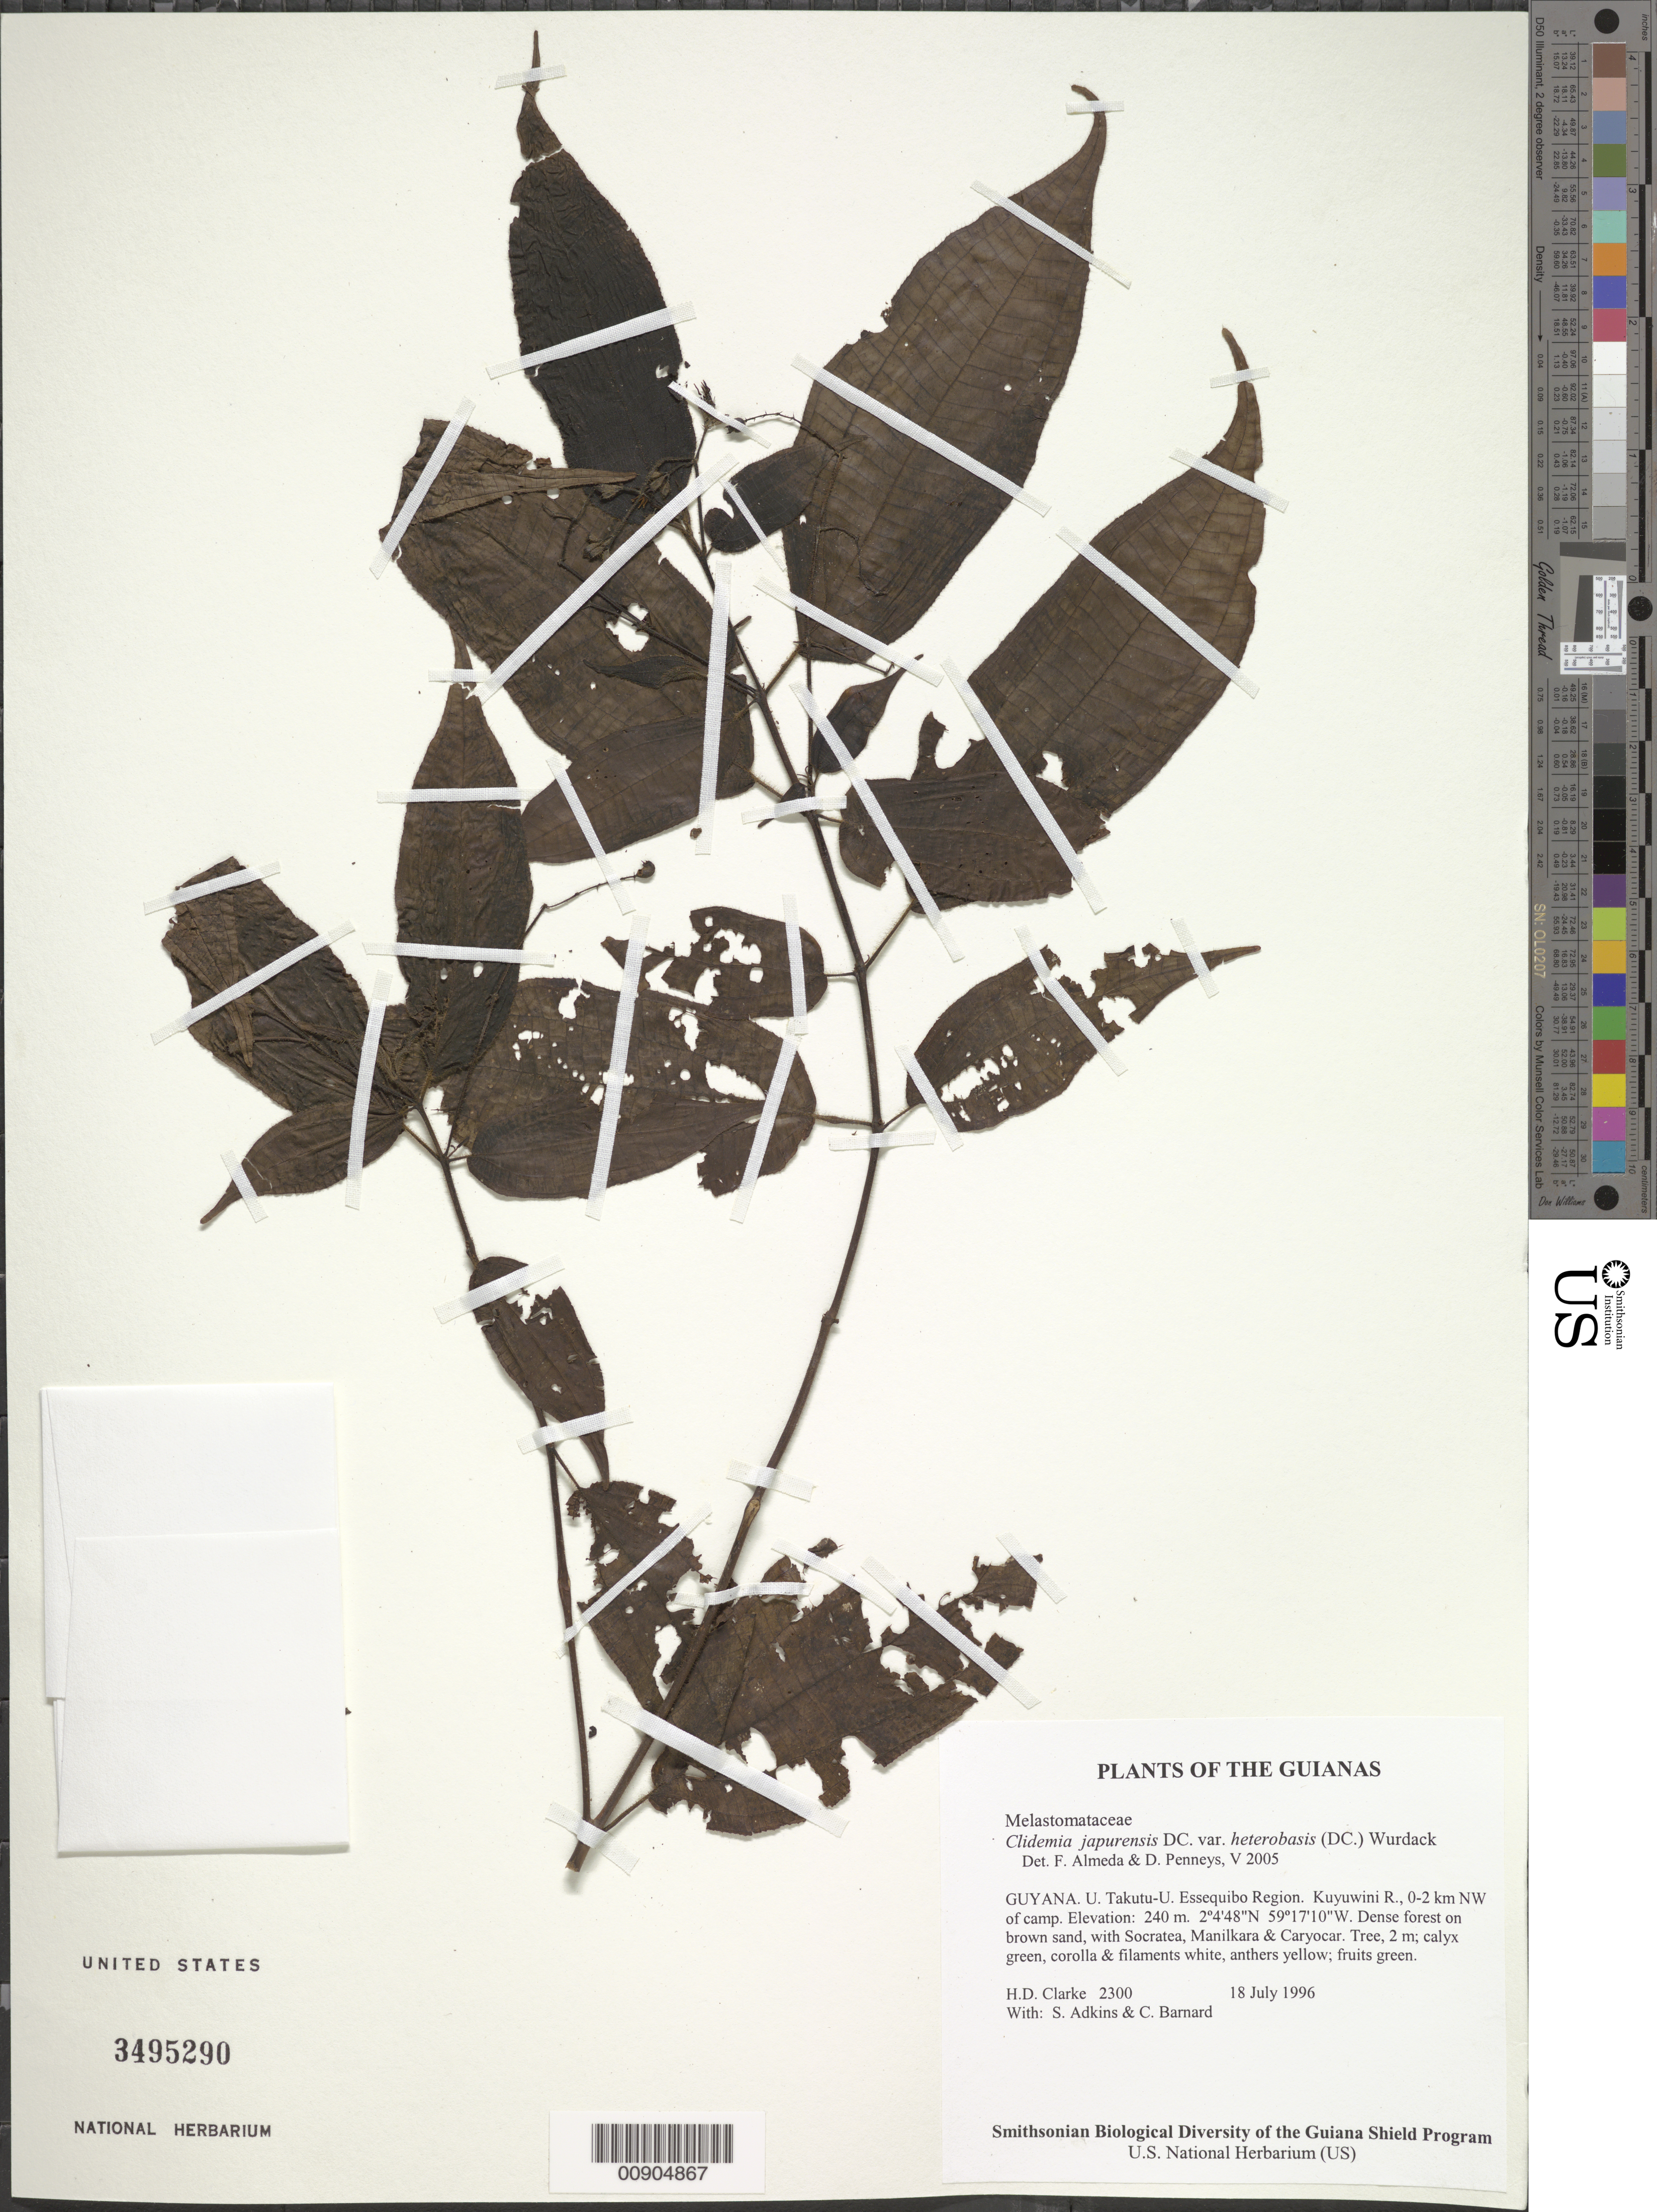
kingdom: Plantae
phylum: Tracheophyta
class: Magnoliopsida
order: Myrtales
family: Melastomataceae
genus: Clidemia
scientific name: Clidemia japurensis var. heterobasis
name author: (DC.) Wurdack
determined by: Almeda, F.; Penneys, D. S.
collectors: H. D. Clarke, S. Adkins & C. Bernard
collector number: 2300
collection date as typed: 18 July 1996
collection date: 1996-07-18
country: Guyana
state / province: U. Takutu-U. Essequibo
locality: Kuyuwini R., 0-2 km NW of camp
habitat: Dense forest on brown sand, with Socratea, Manilkara & Caryocar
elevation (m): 240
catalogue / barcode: US 3495290